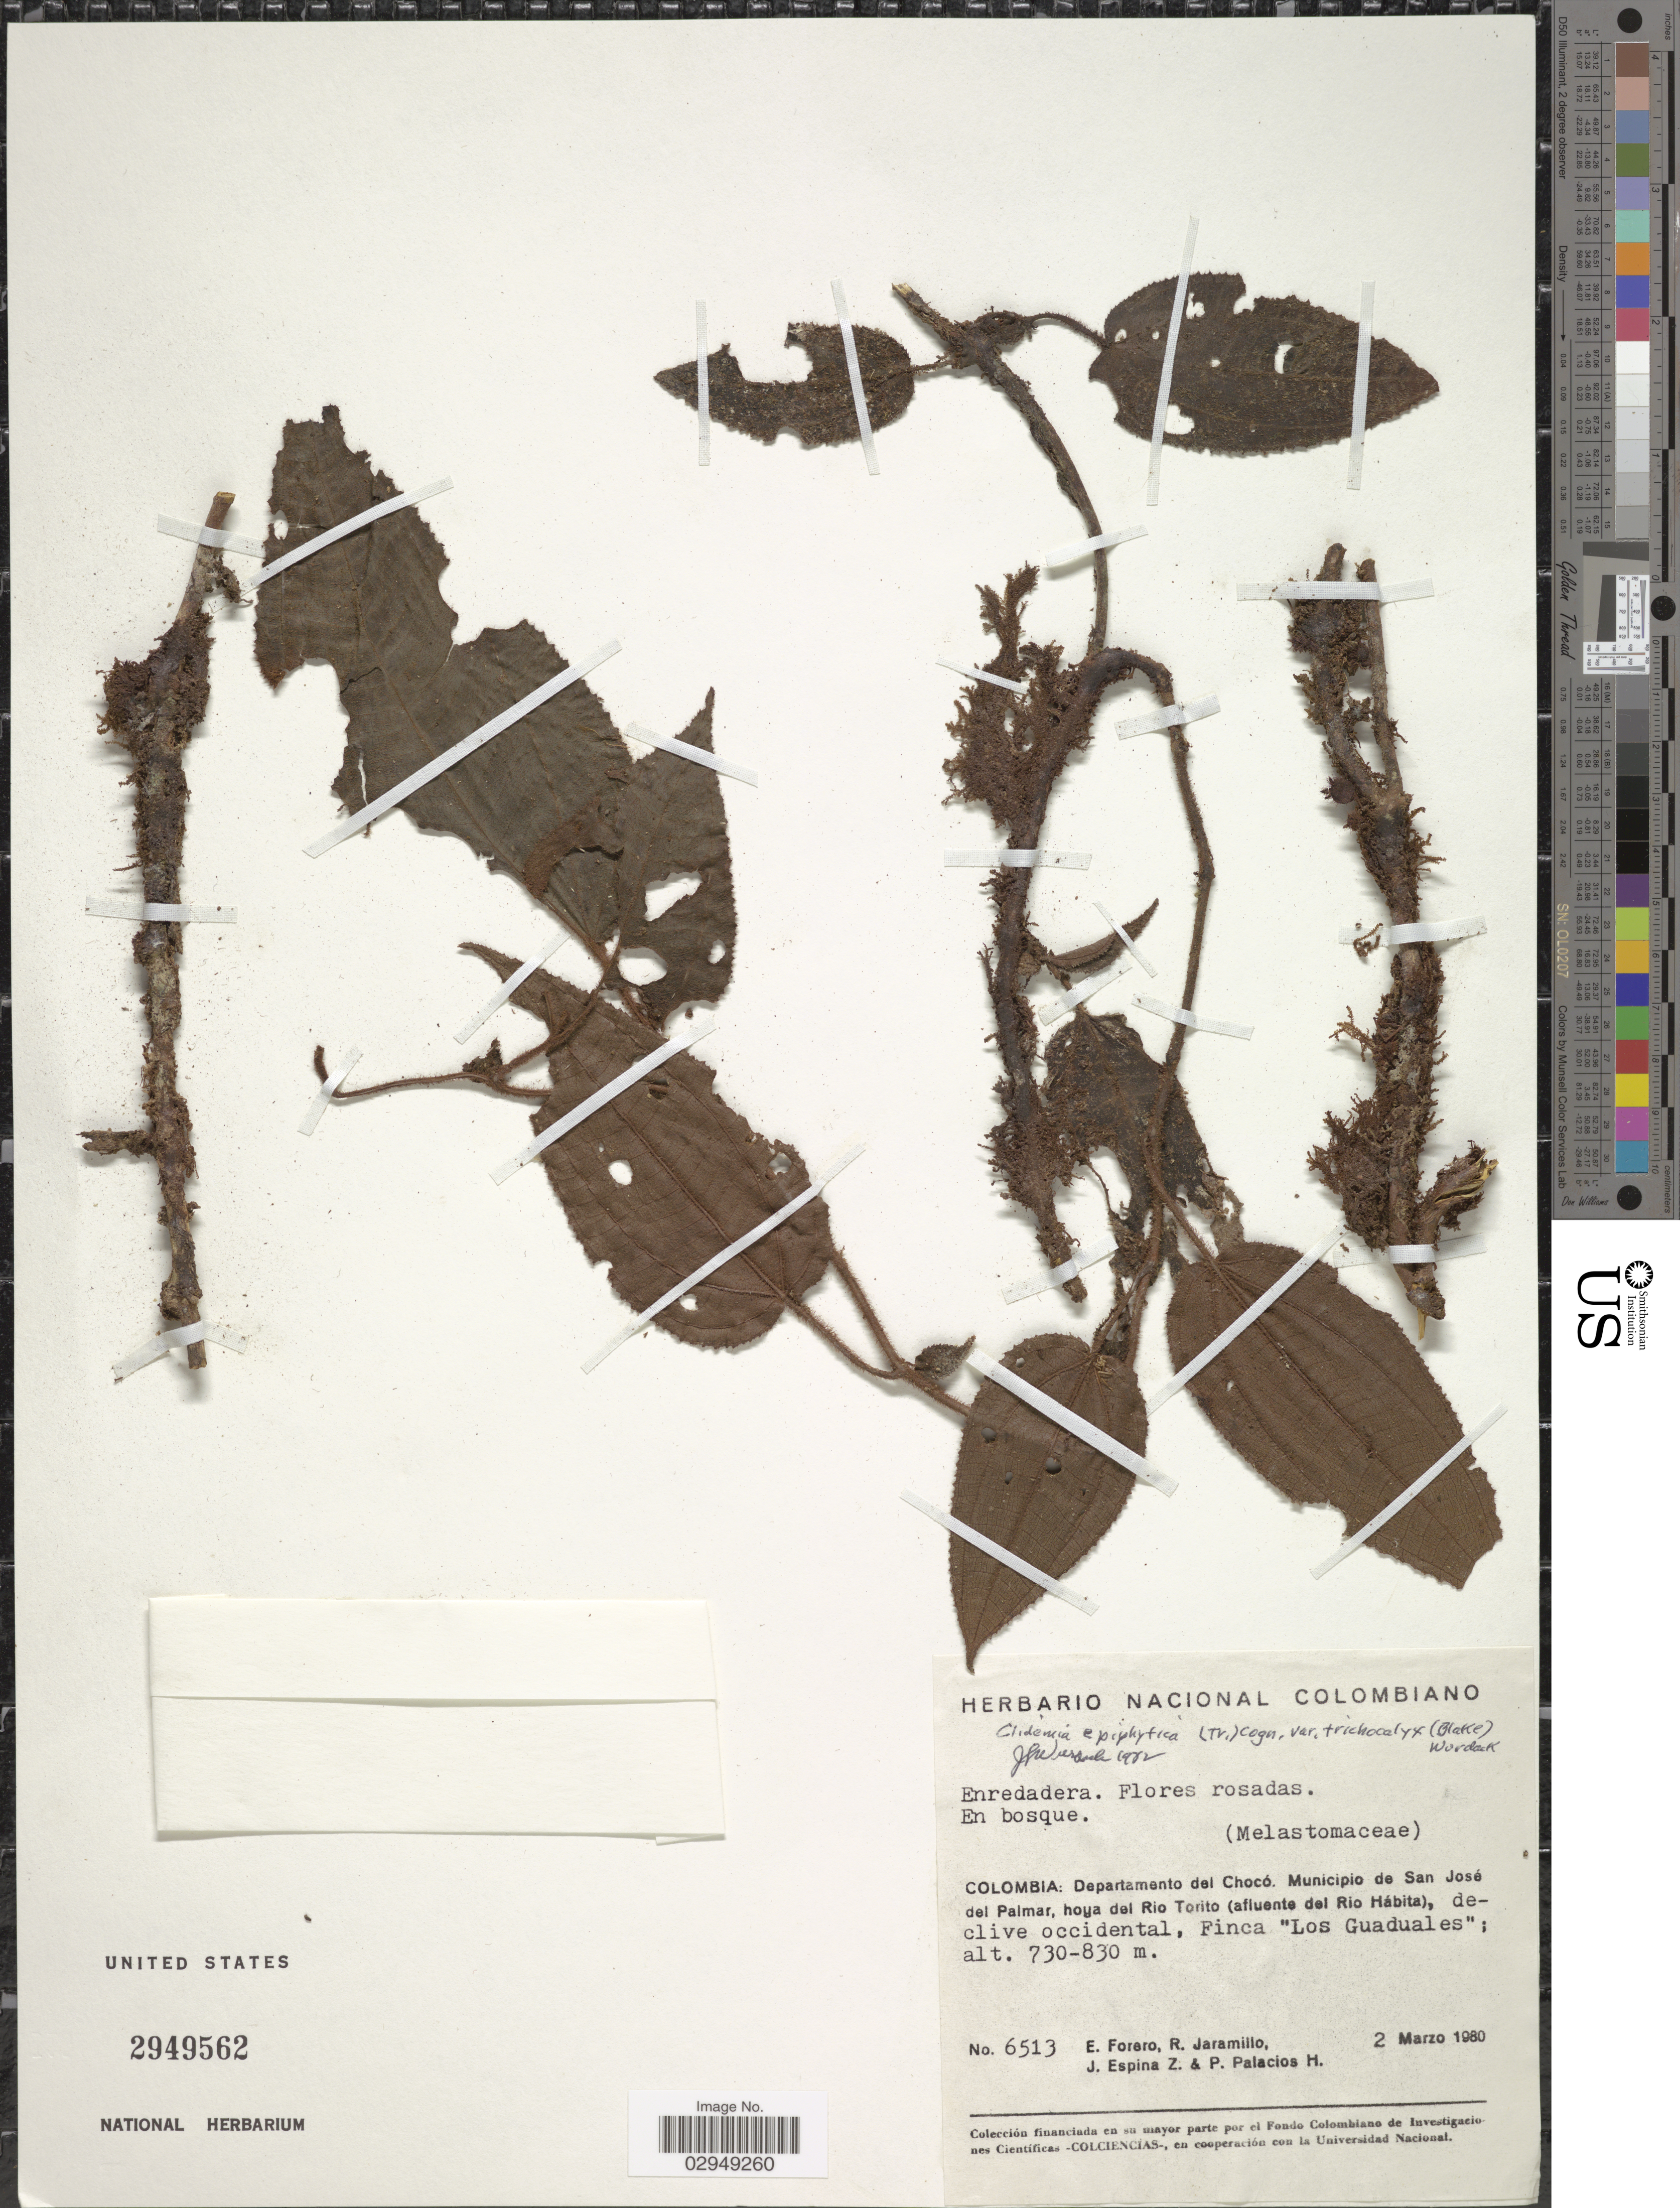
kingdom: Plantae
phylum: Tracheophyta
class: Magnoliopsida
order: Myrtales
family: Melastomataceae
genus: Clidemia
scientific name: Clidemia epiphytica var. trichocalyx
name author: (S.F. Blake) Wurdack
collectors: E. Forero, R. Jaramillo, J. Espina Z. & P. Palacios H.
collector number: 6513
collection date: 1980-03-02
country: Colombia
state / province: Chocó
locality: Departamento del Chocó, Municipio de San José del Palmar, hoya del Rio Torito (afluente del Rio Hábita), declive occidental, Finca "Los Guadales".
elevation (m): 730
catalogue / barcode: US 2949562